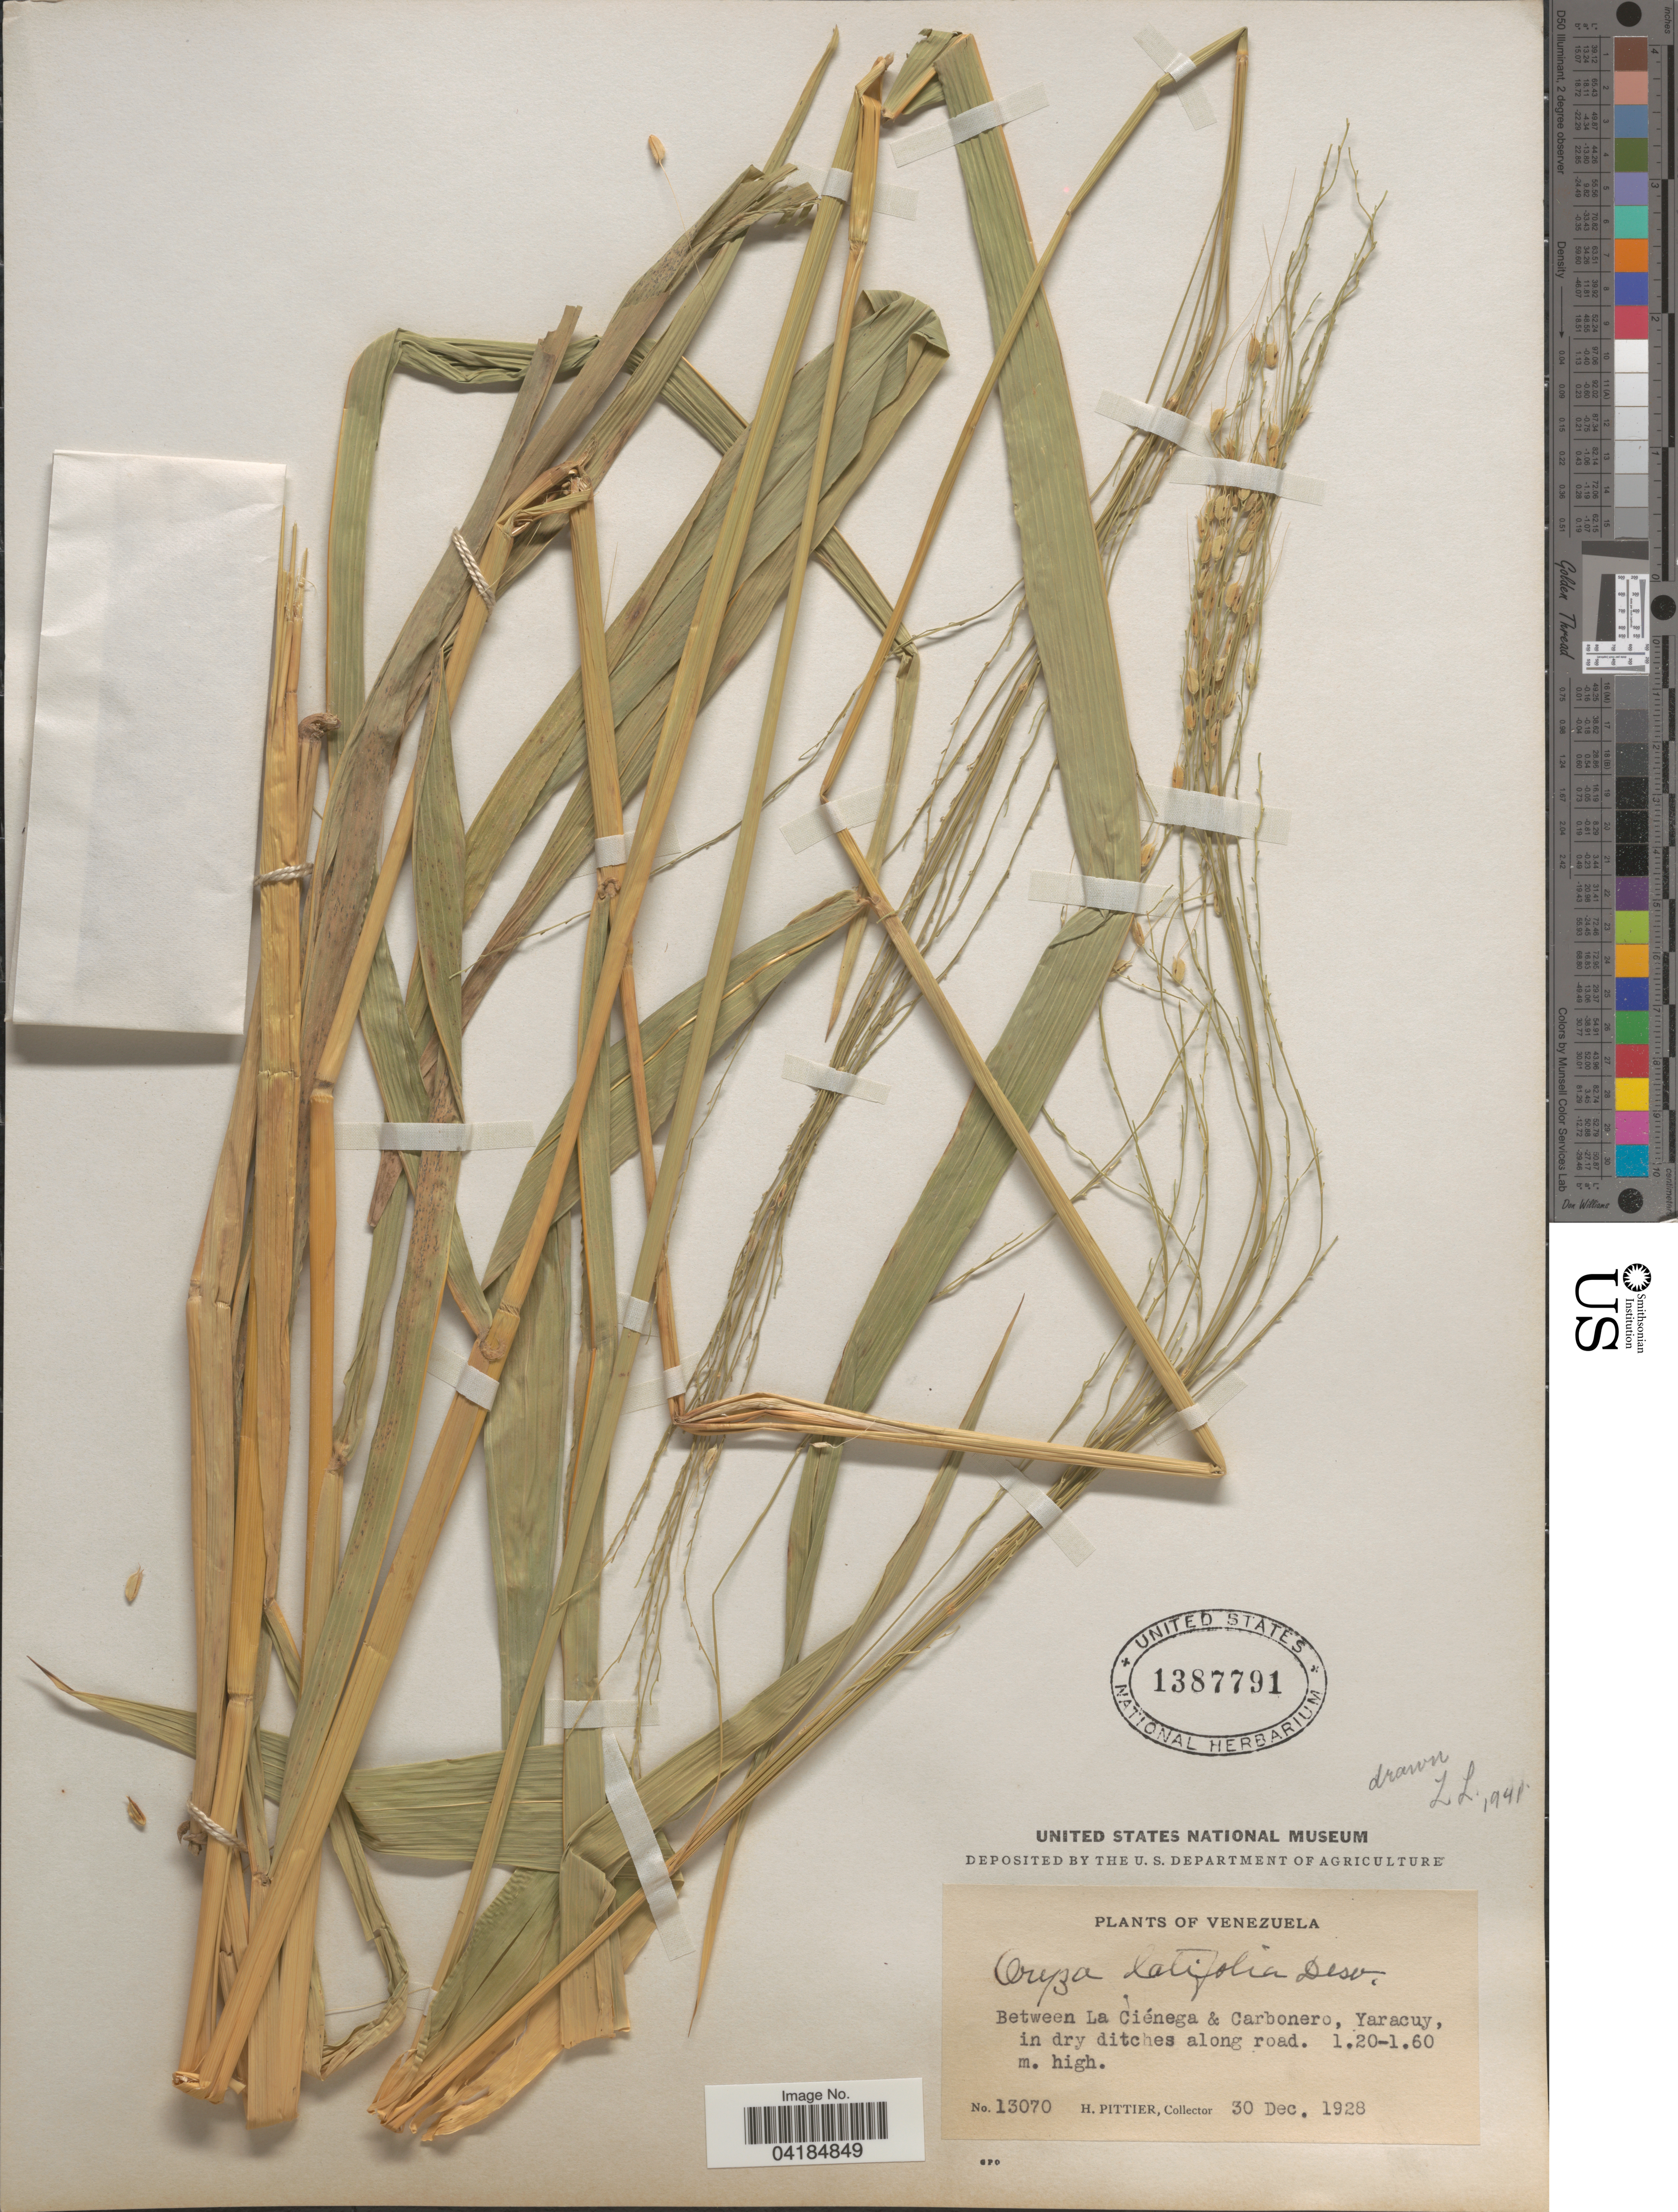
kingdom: Plantae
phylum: Tracheophyta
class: Liliopsida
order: Poales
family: Poaceae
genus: Oryza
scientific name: Oryza latifolia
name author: Desv.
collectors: H. F. Pittier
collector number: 13070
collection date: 1928-12-30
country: Venezuela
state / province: Yaracuy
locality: Between La Ciénega & Carbonero, Yaracuy.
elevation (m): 120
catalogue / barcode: US 1387791